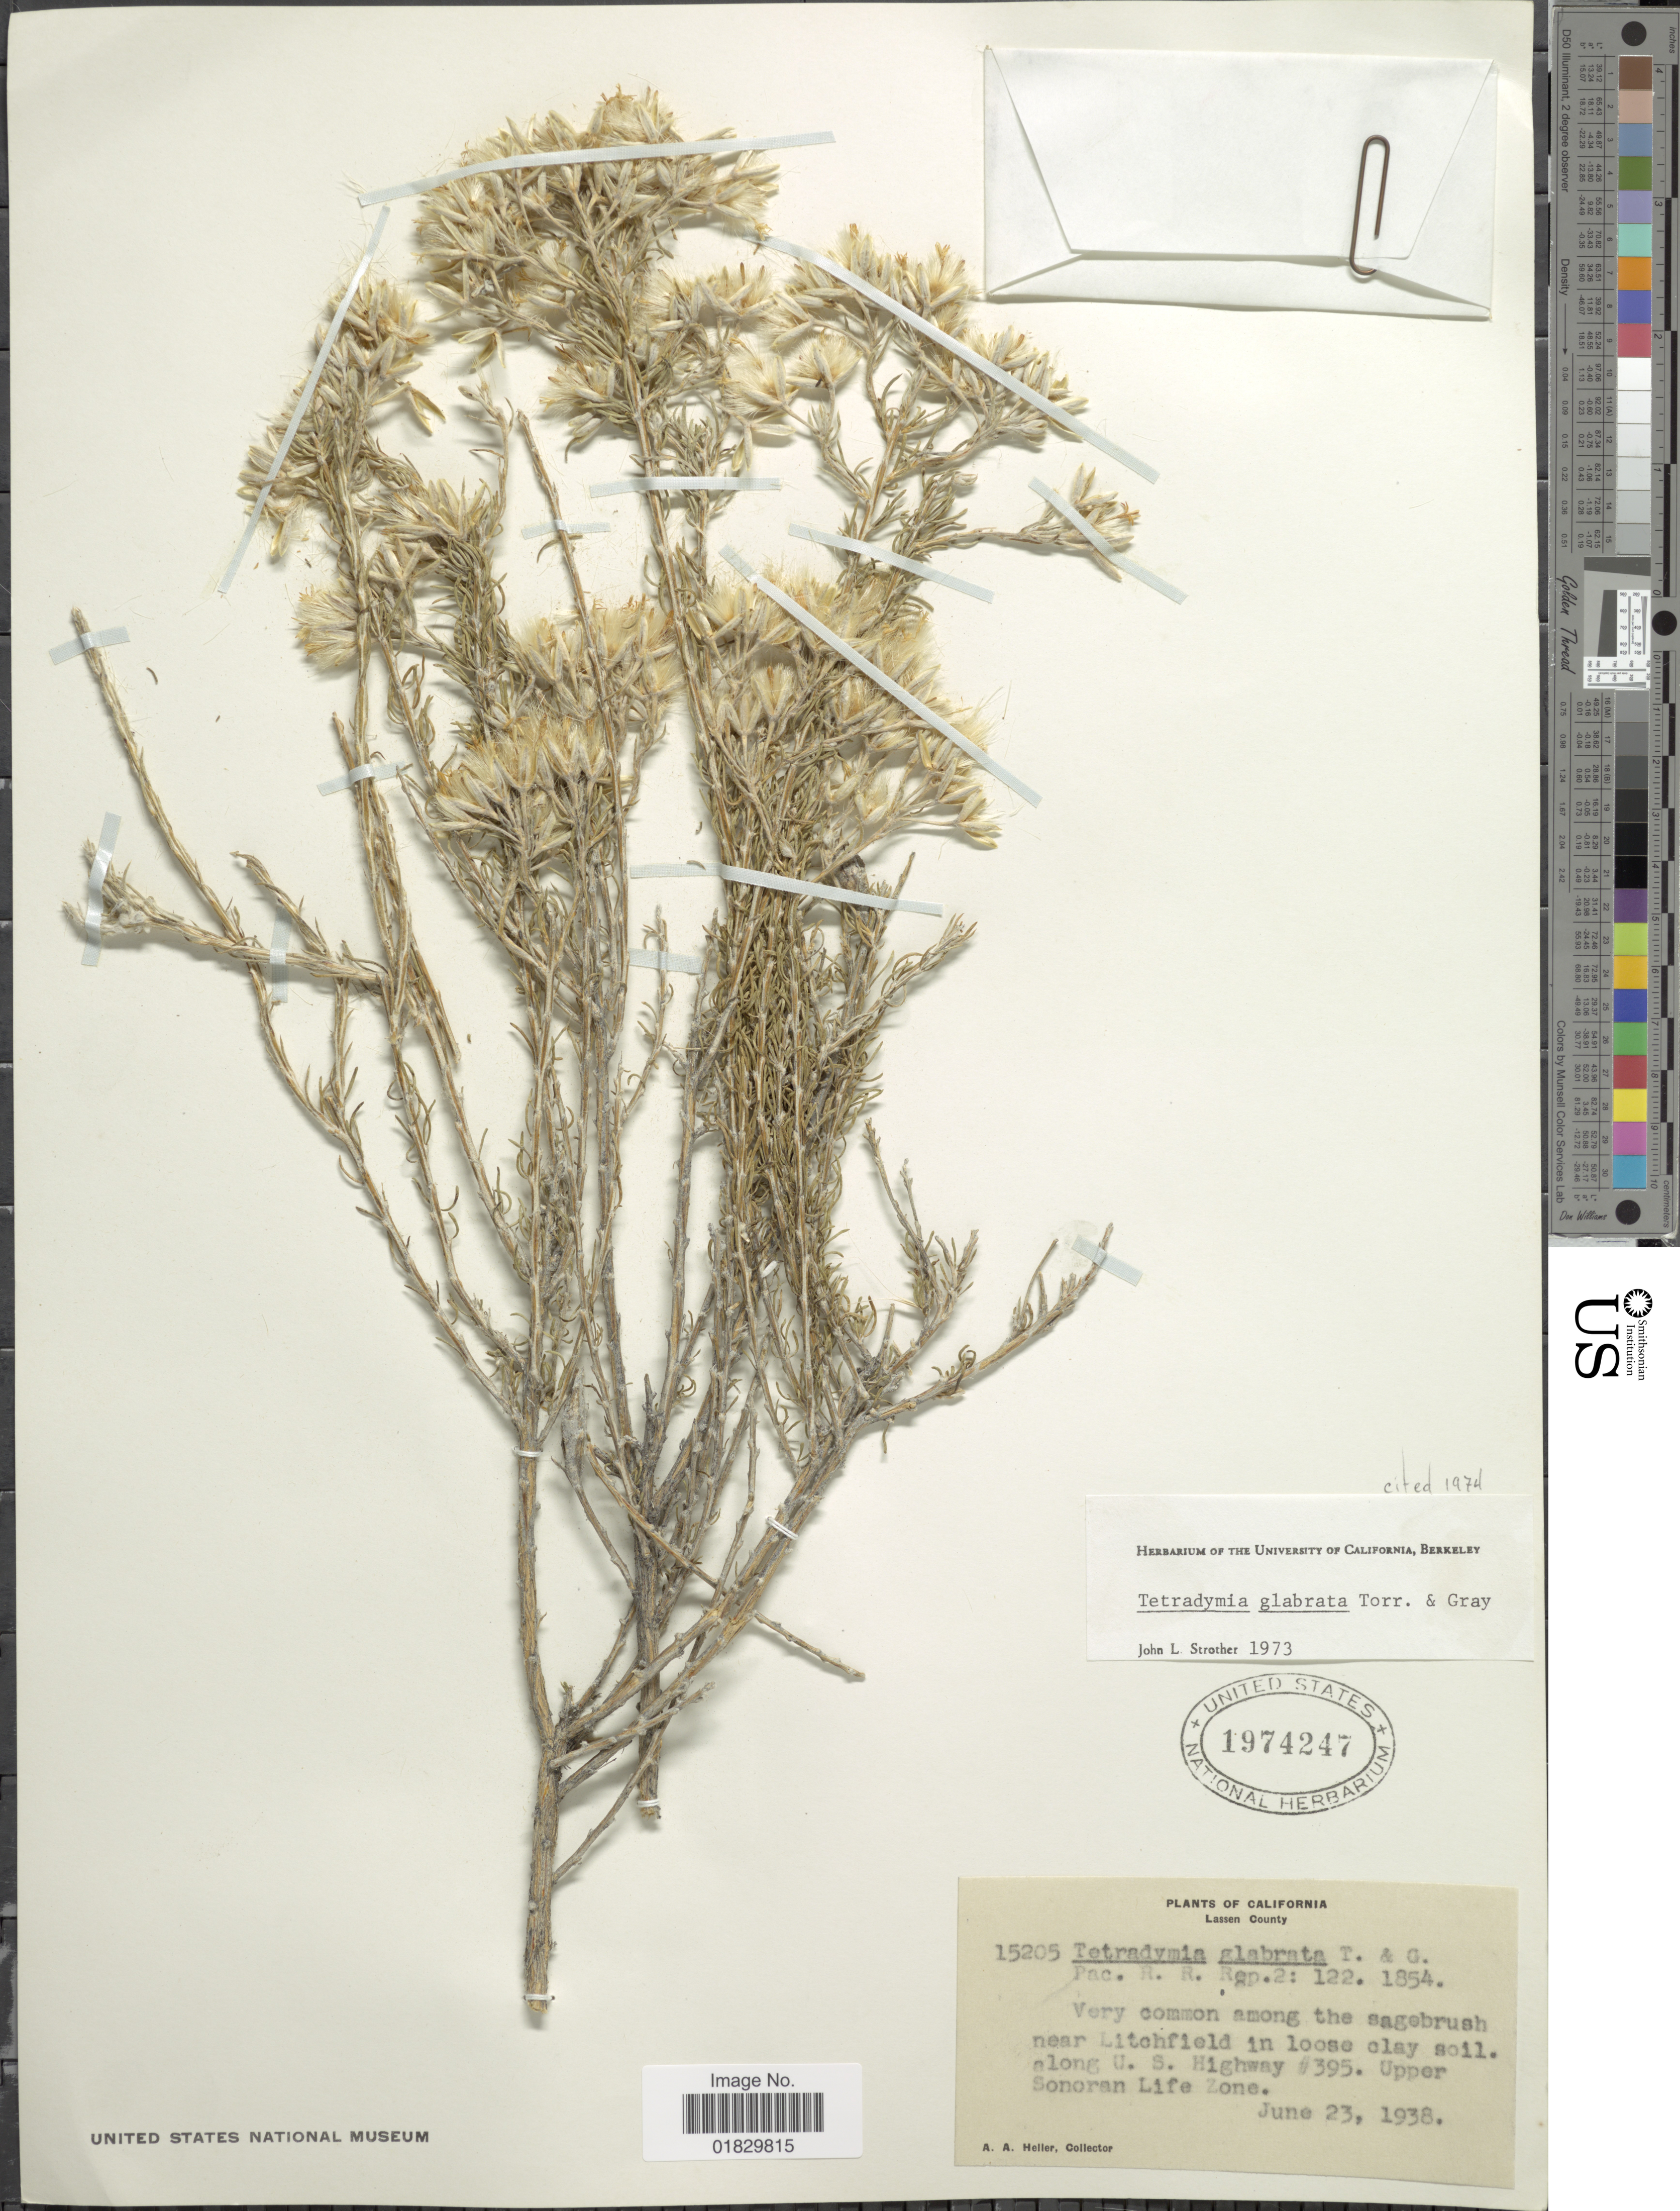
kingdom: Plantae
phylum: Tracheophyta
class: Magnoliopsida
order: Asterales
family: Asteraceae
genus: Tetradymia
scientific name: Tetradymia glabrata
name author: Torr. & A. Gray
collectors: A. A. Heller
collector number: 15205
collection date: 1938-06-23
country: United States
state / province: California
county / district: Lassen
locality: Near Litchfield, Lassen County, Along U. S. Highway #395, Upper Sonoran Life Zone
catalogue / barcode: US 1974247